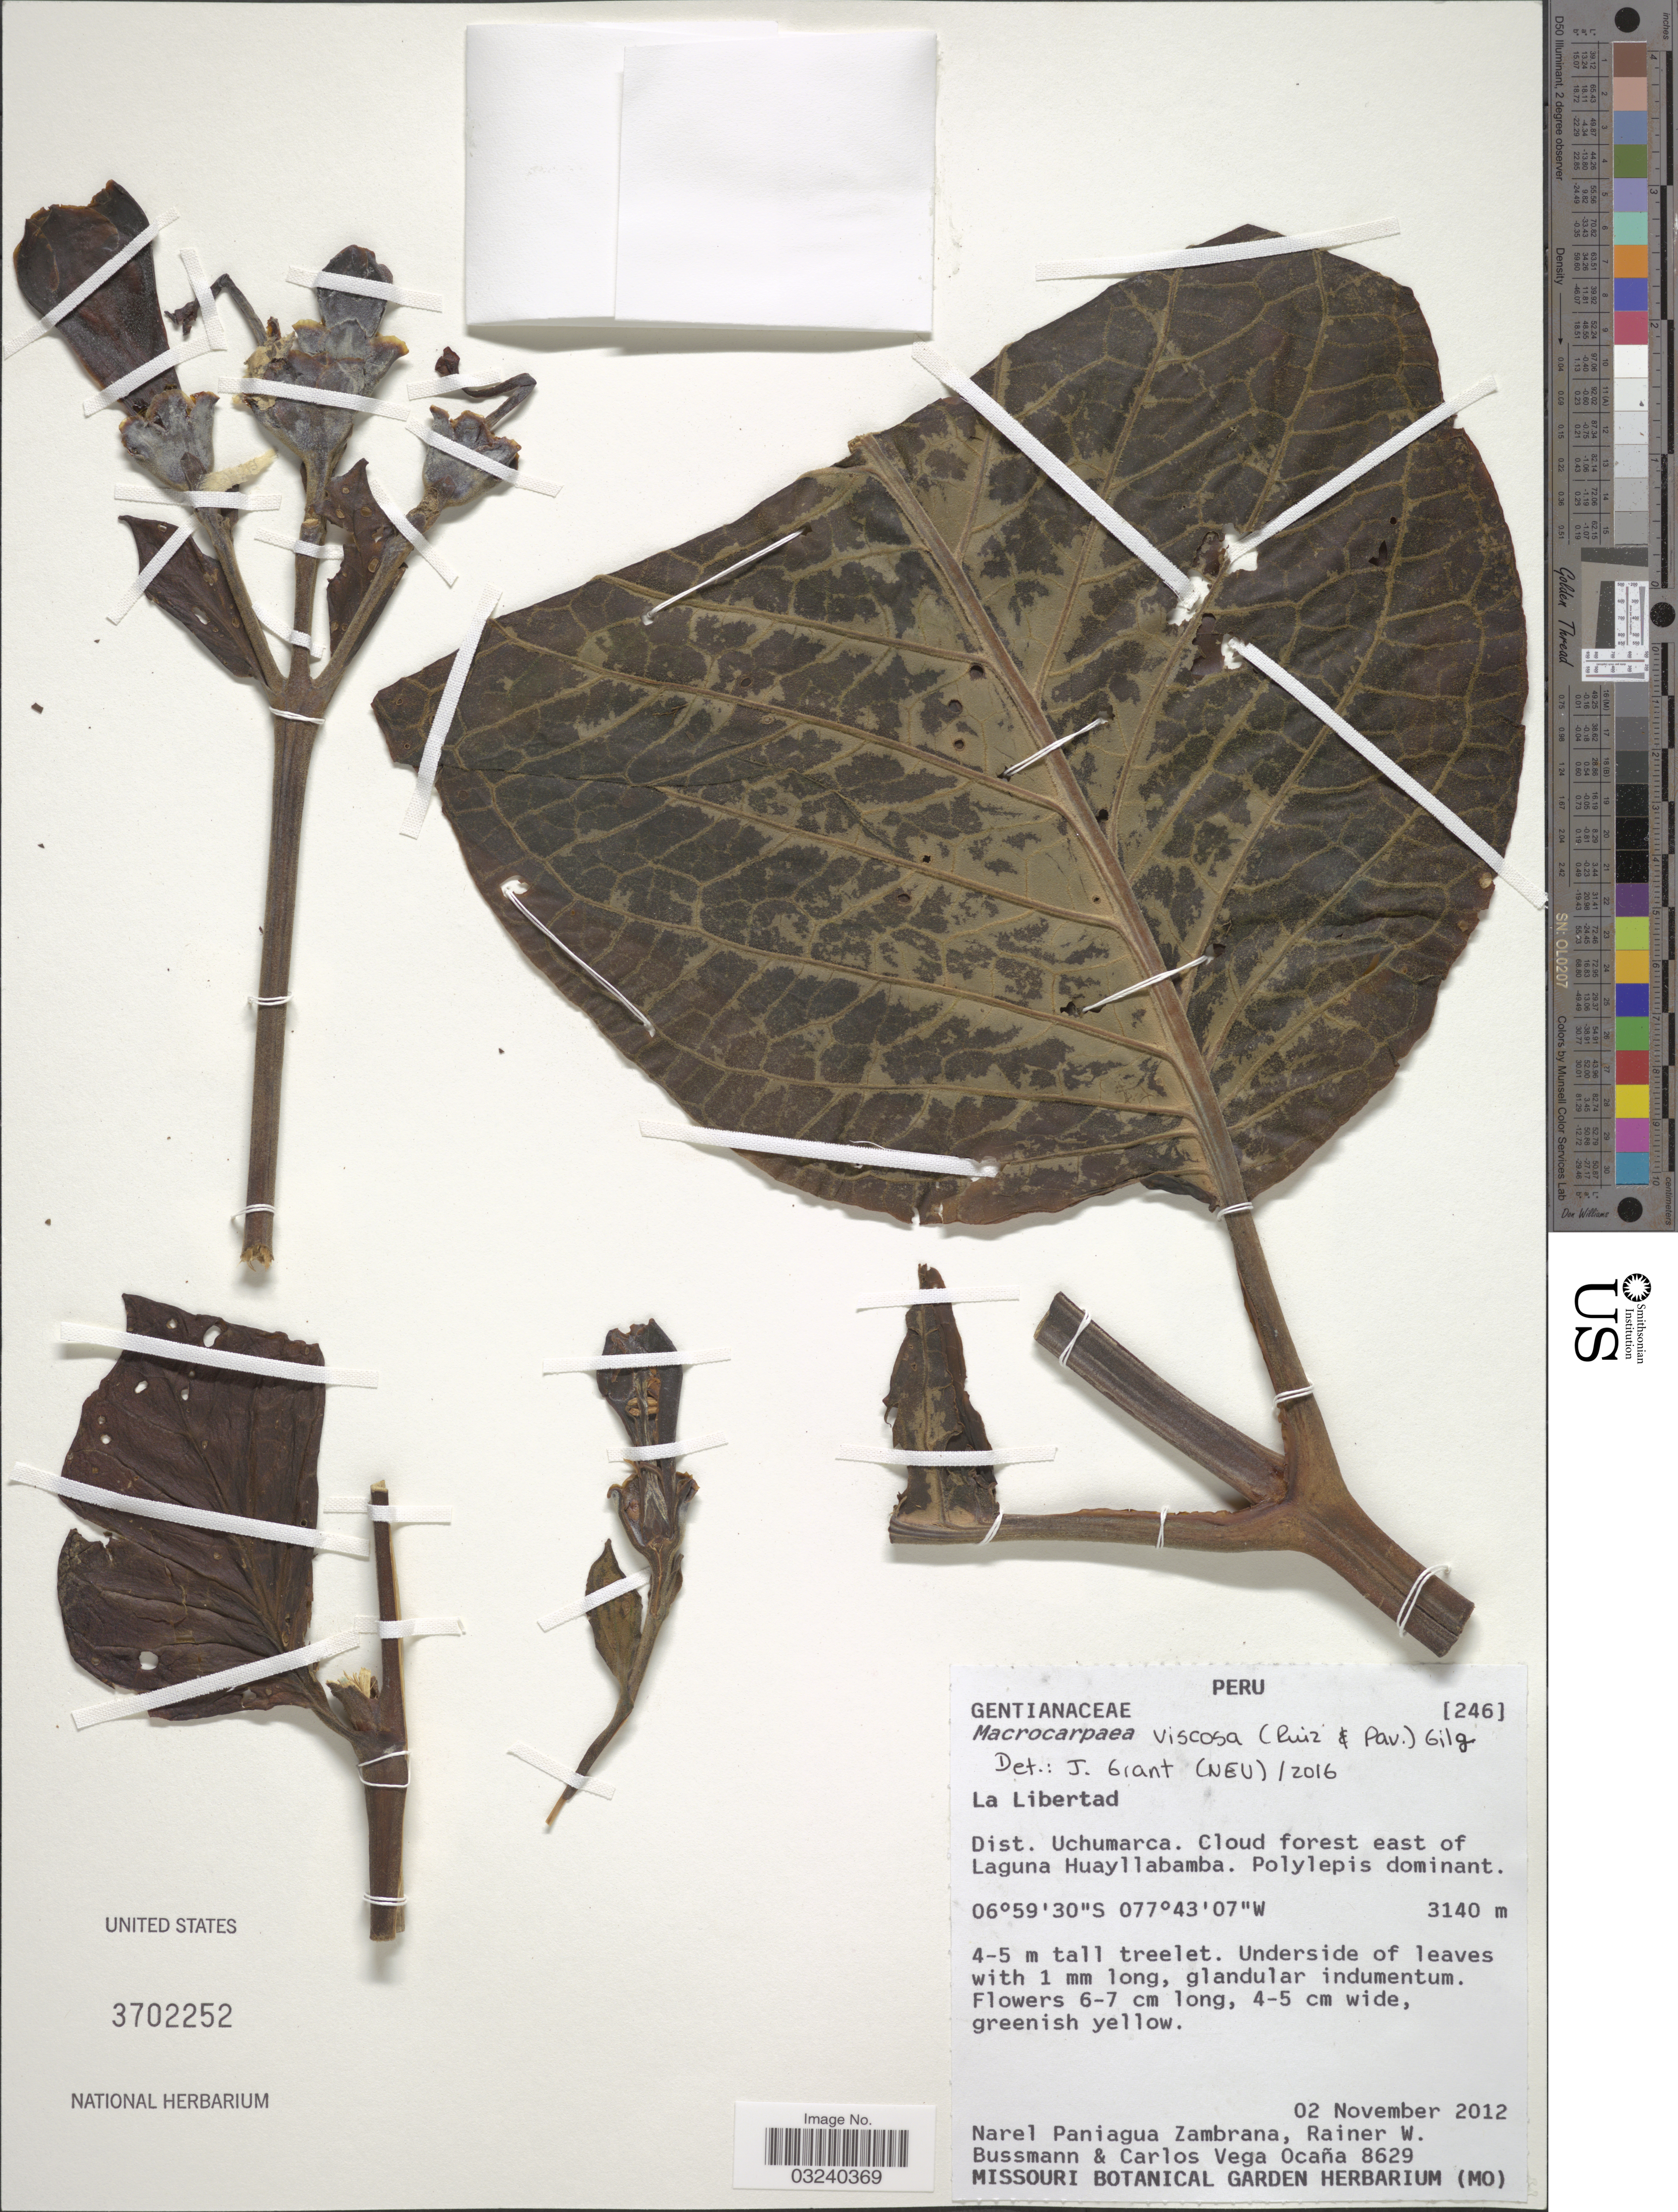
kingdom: Plantae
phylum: Tracheophyta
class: Magnoliopsida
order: Gentianales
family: Gentianaceae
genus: Macrocarpaea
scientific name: Macrocarpaea viscosa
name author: (Ruiz & Pav.) Gilg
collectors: N. Zambrana, R. W. Bussmann & C. Ocaña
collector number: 8629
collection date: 2012-11-02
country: Peru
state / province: La Libertad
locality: Dist. Uchumarca. Cloud forest east of Laguna Huayllabamba.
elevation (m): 3140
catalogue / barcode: US 3702252